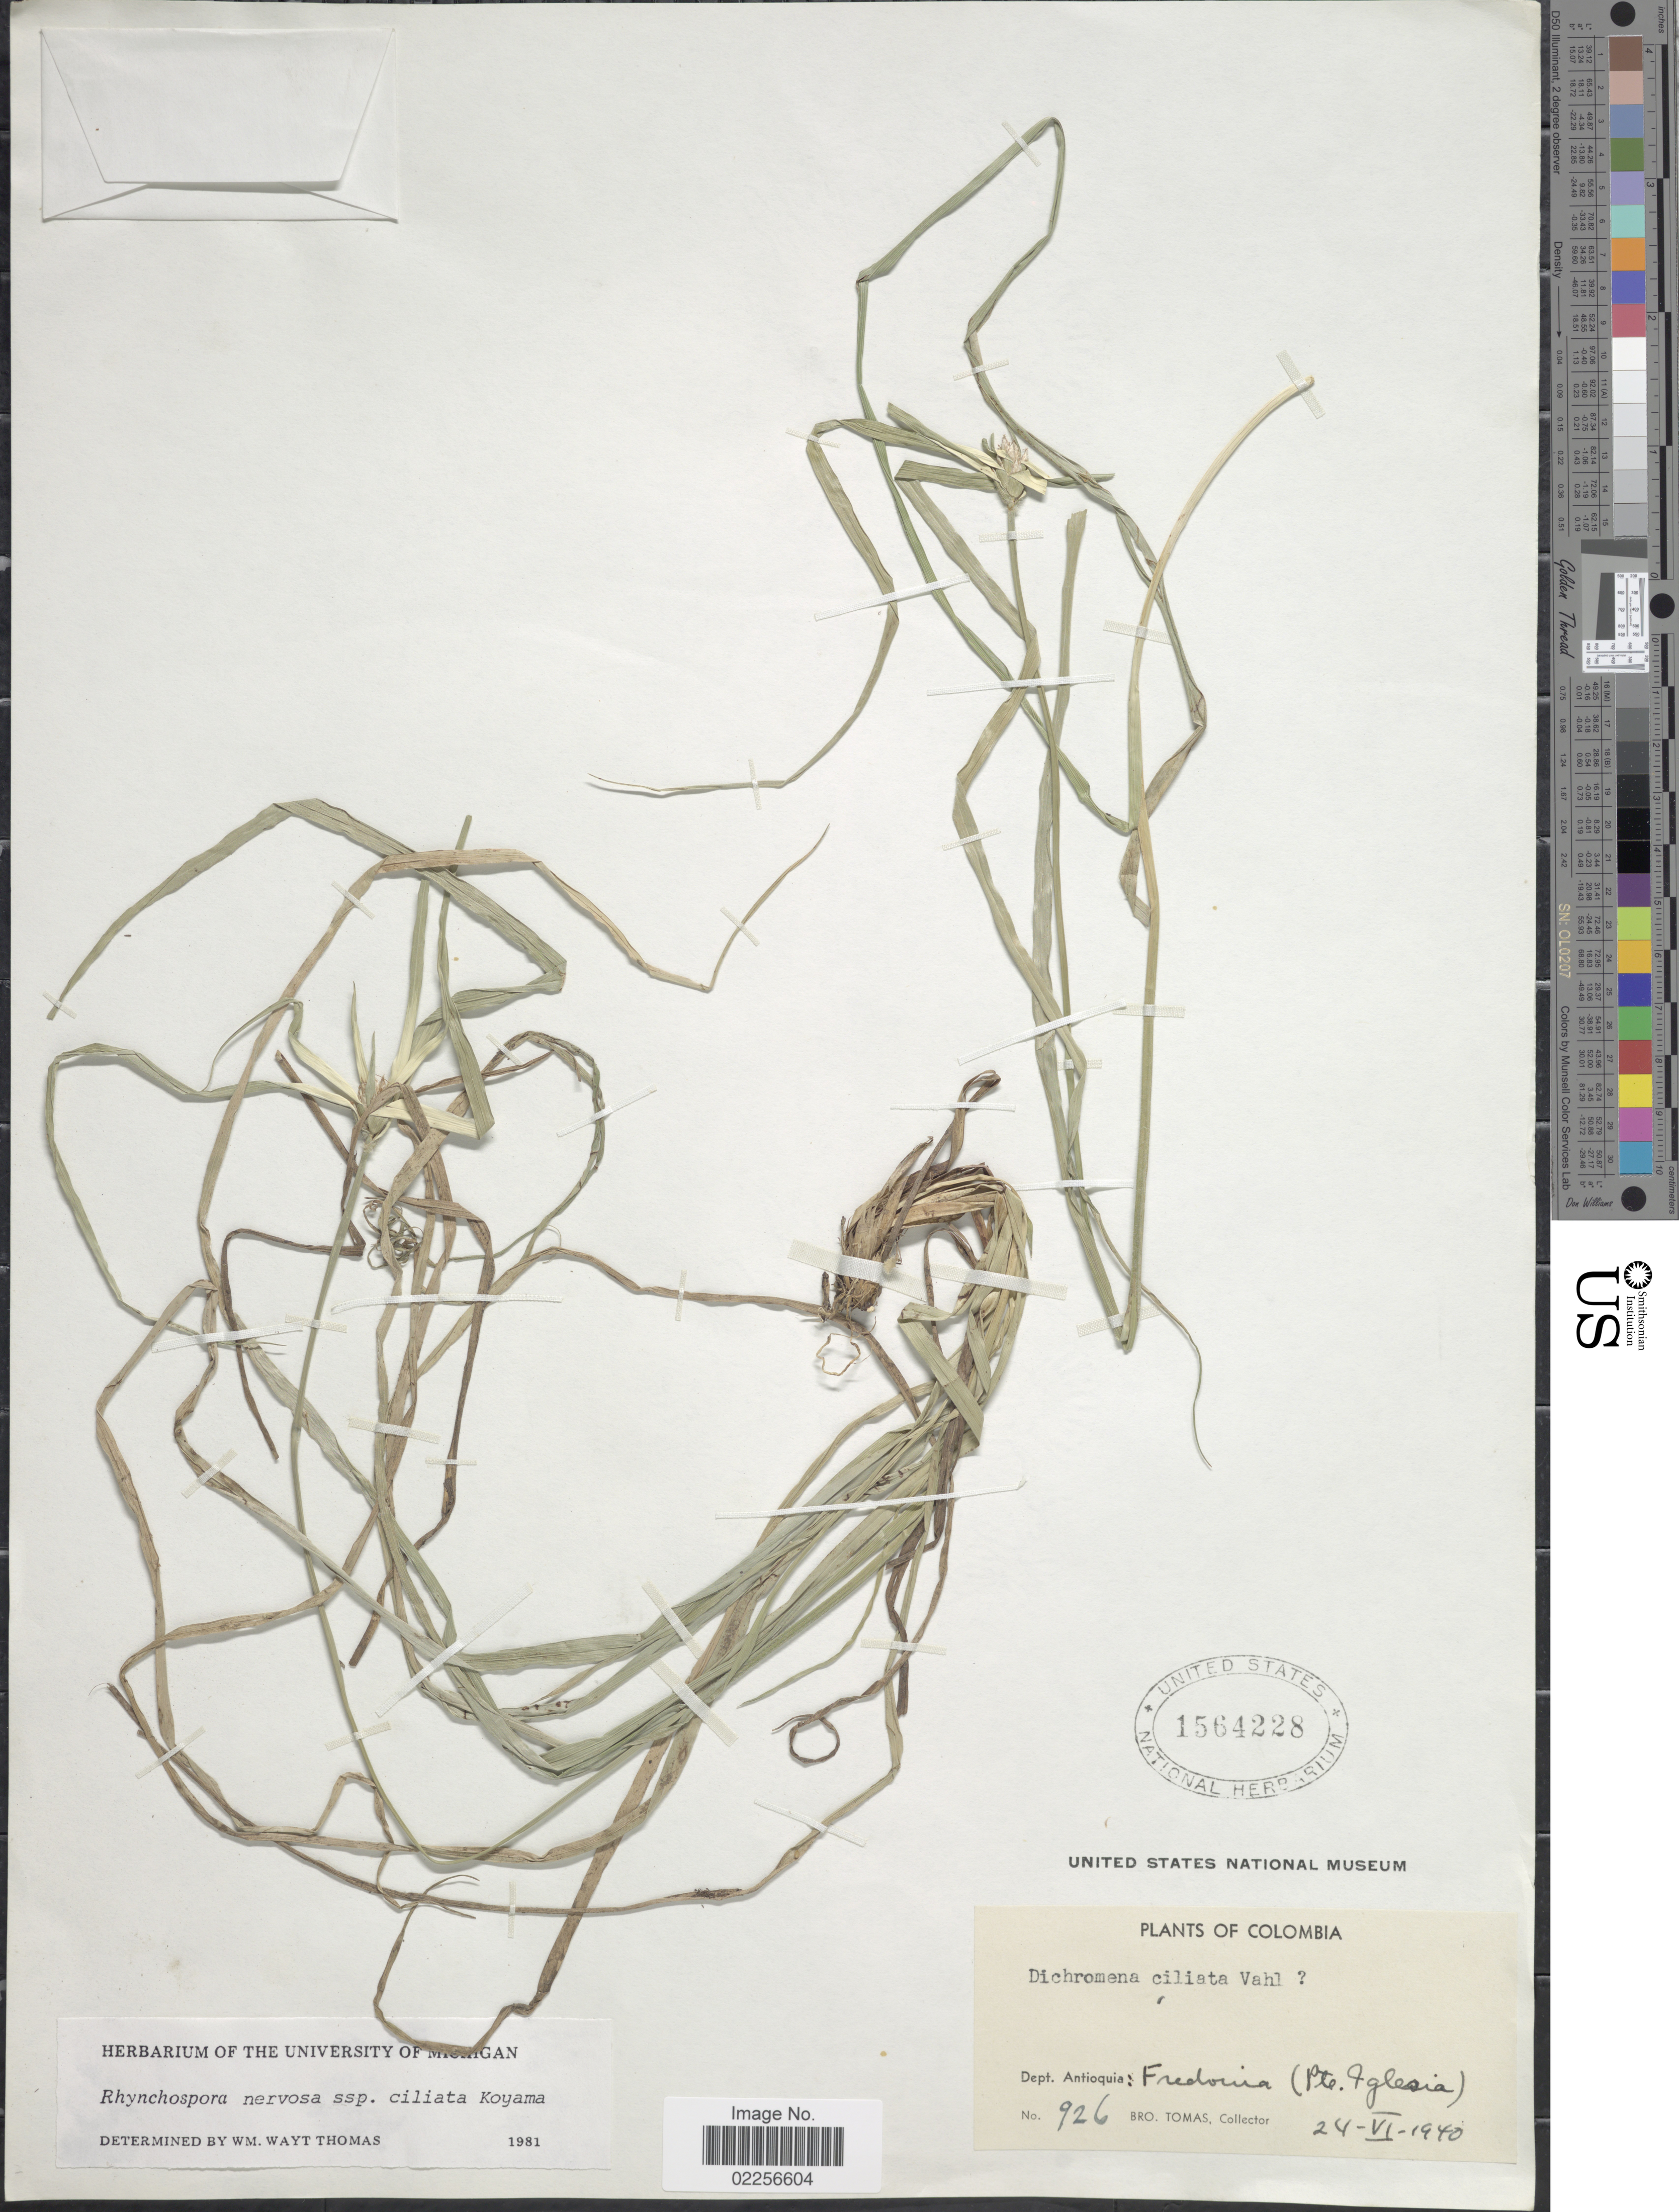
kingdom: Plantae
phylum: Tracheophyta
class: Liliopsida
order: Poales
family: Cyperaceae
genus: Rhynchospora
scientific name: Rhynchospora ciliata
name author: (G. Mey.) Kük.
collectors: B. Tomas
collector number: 926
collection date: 1940-06-24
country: Colombia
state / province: Antioquia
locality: Fredonia (Pte. Iglesia)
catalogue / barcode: US 1564228